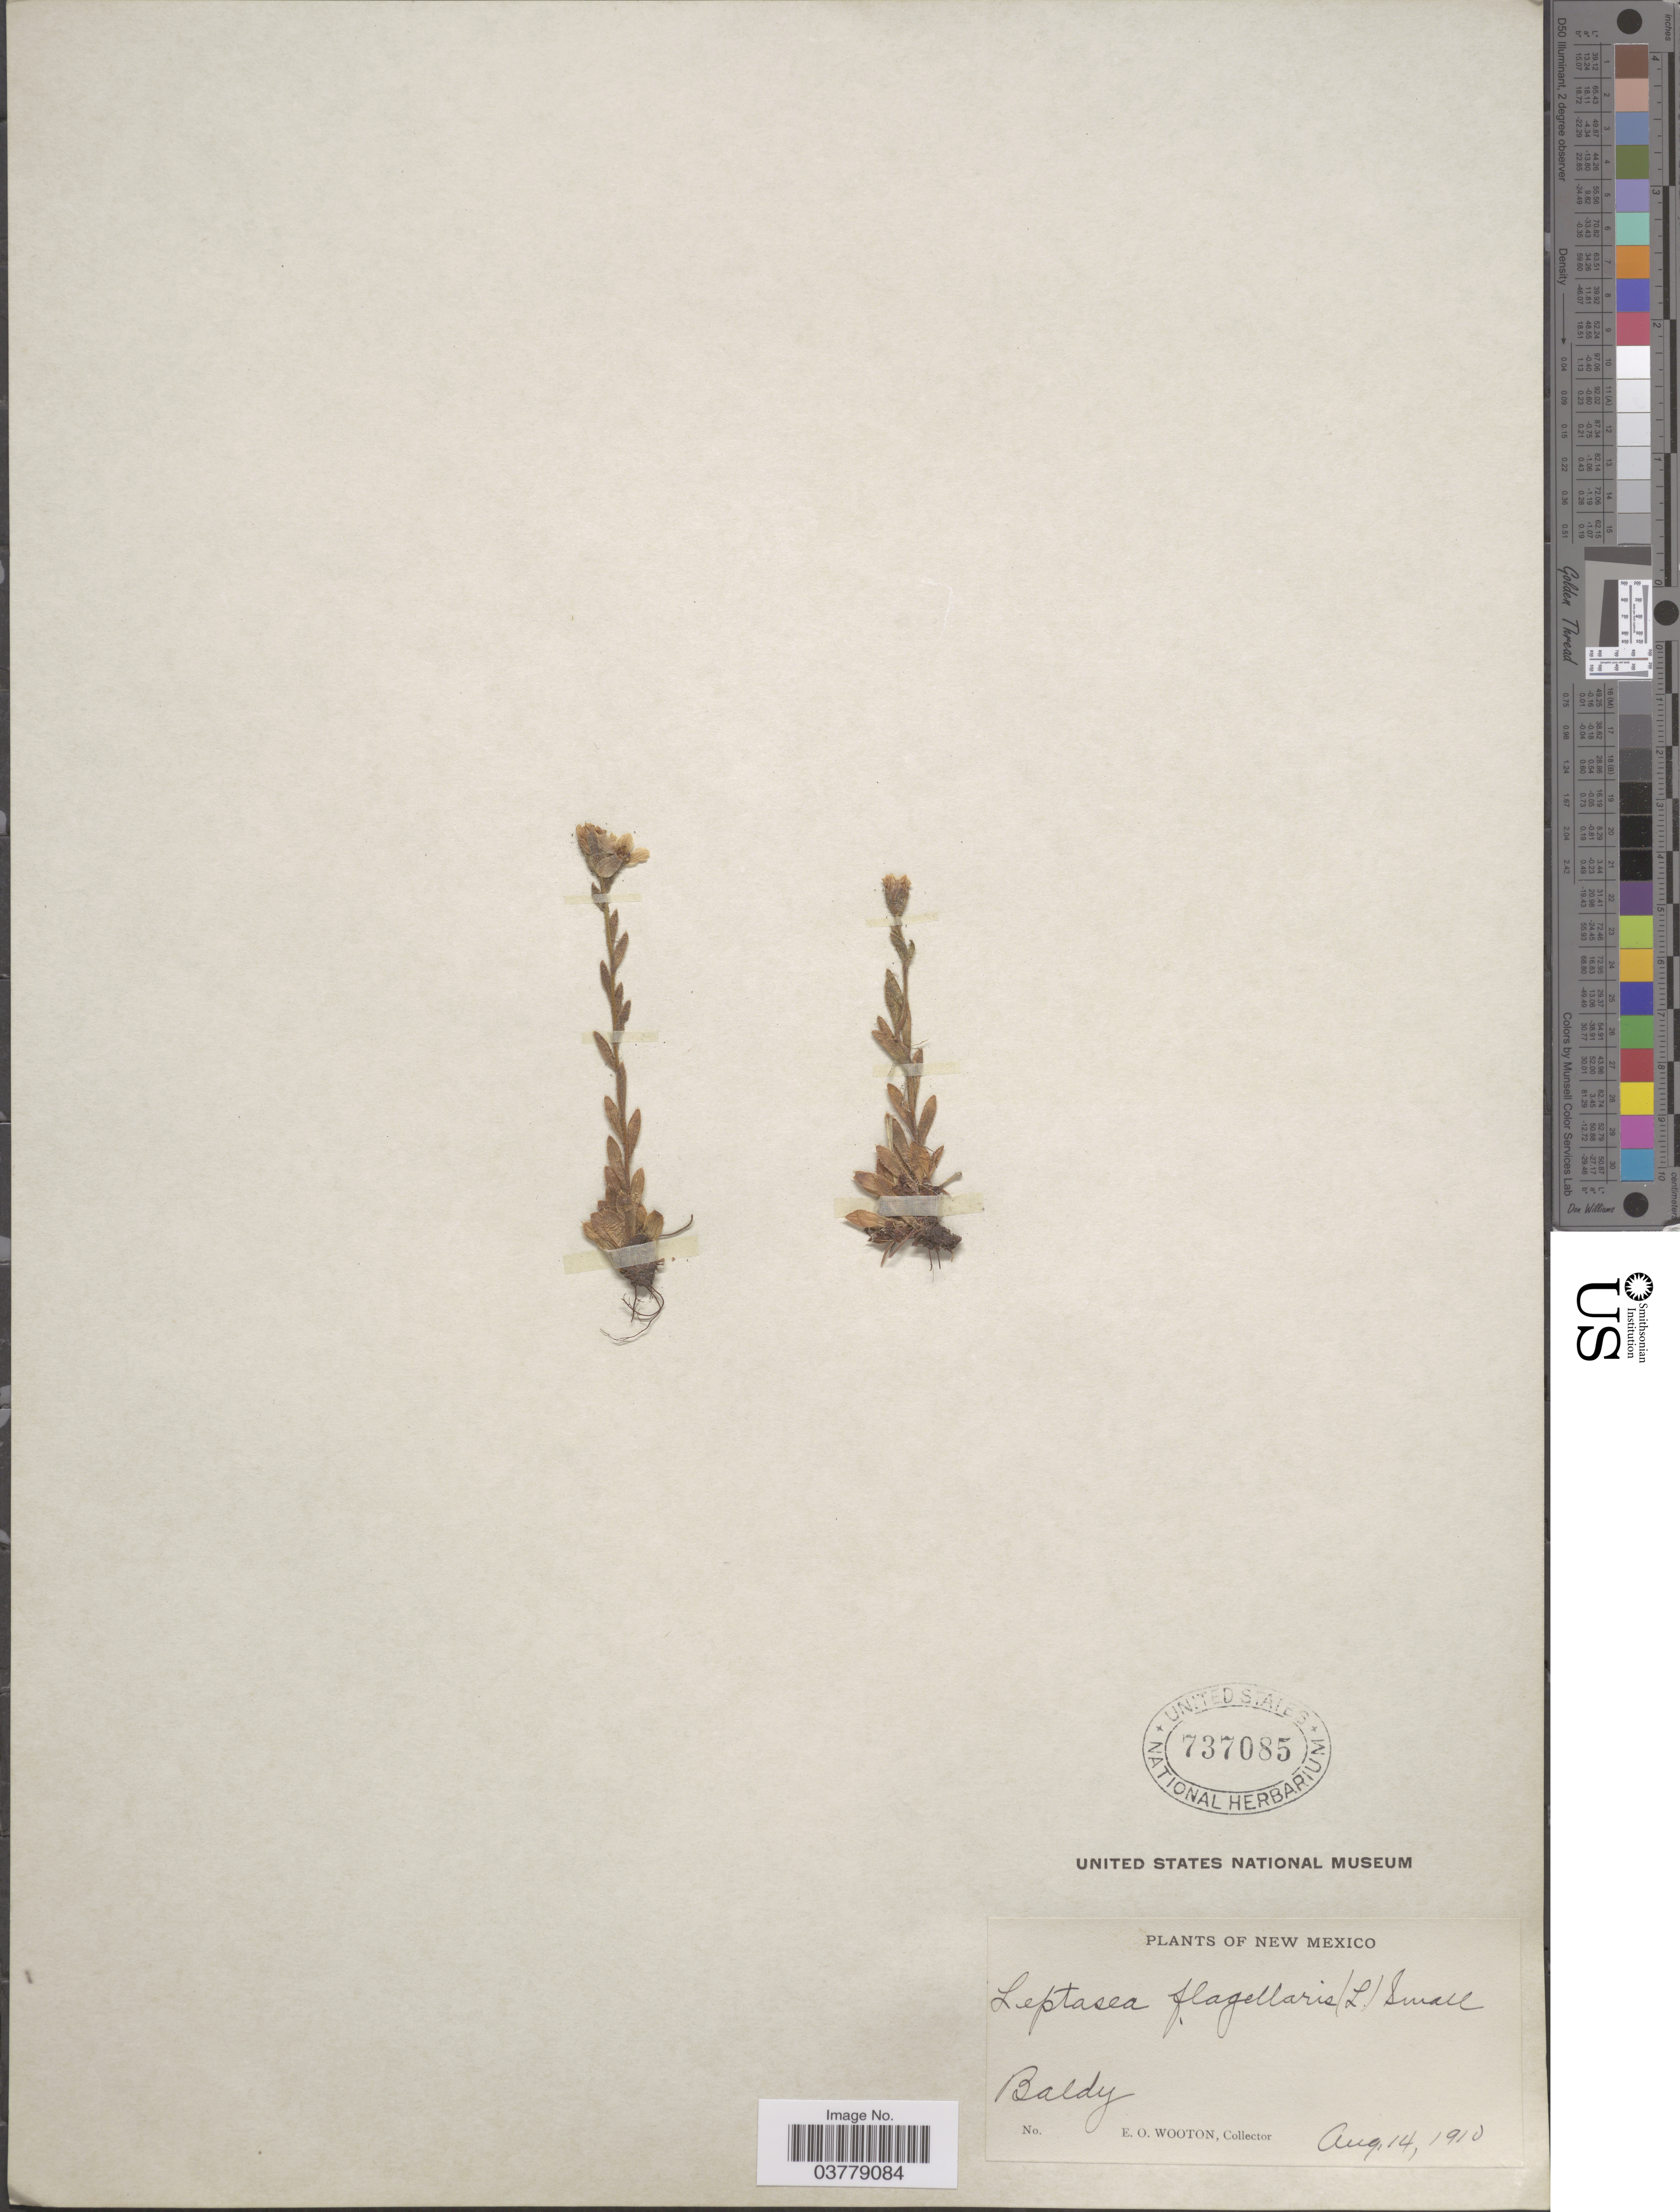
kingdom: Plantae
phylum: Tracheophyta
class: Magnoliopsida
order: Saxifragales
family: Saxifragaceae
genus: Saxifraga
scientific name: Saxifraga flagellaris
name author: Willd. ex Sternb.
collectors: E. O. Wooton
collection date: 1910-08-14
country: United States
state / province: New Mexico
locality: Baldy.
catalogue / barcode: US 737085